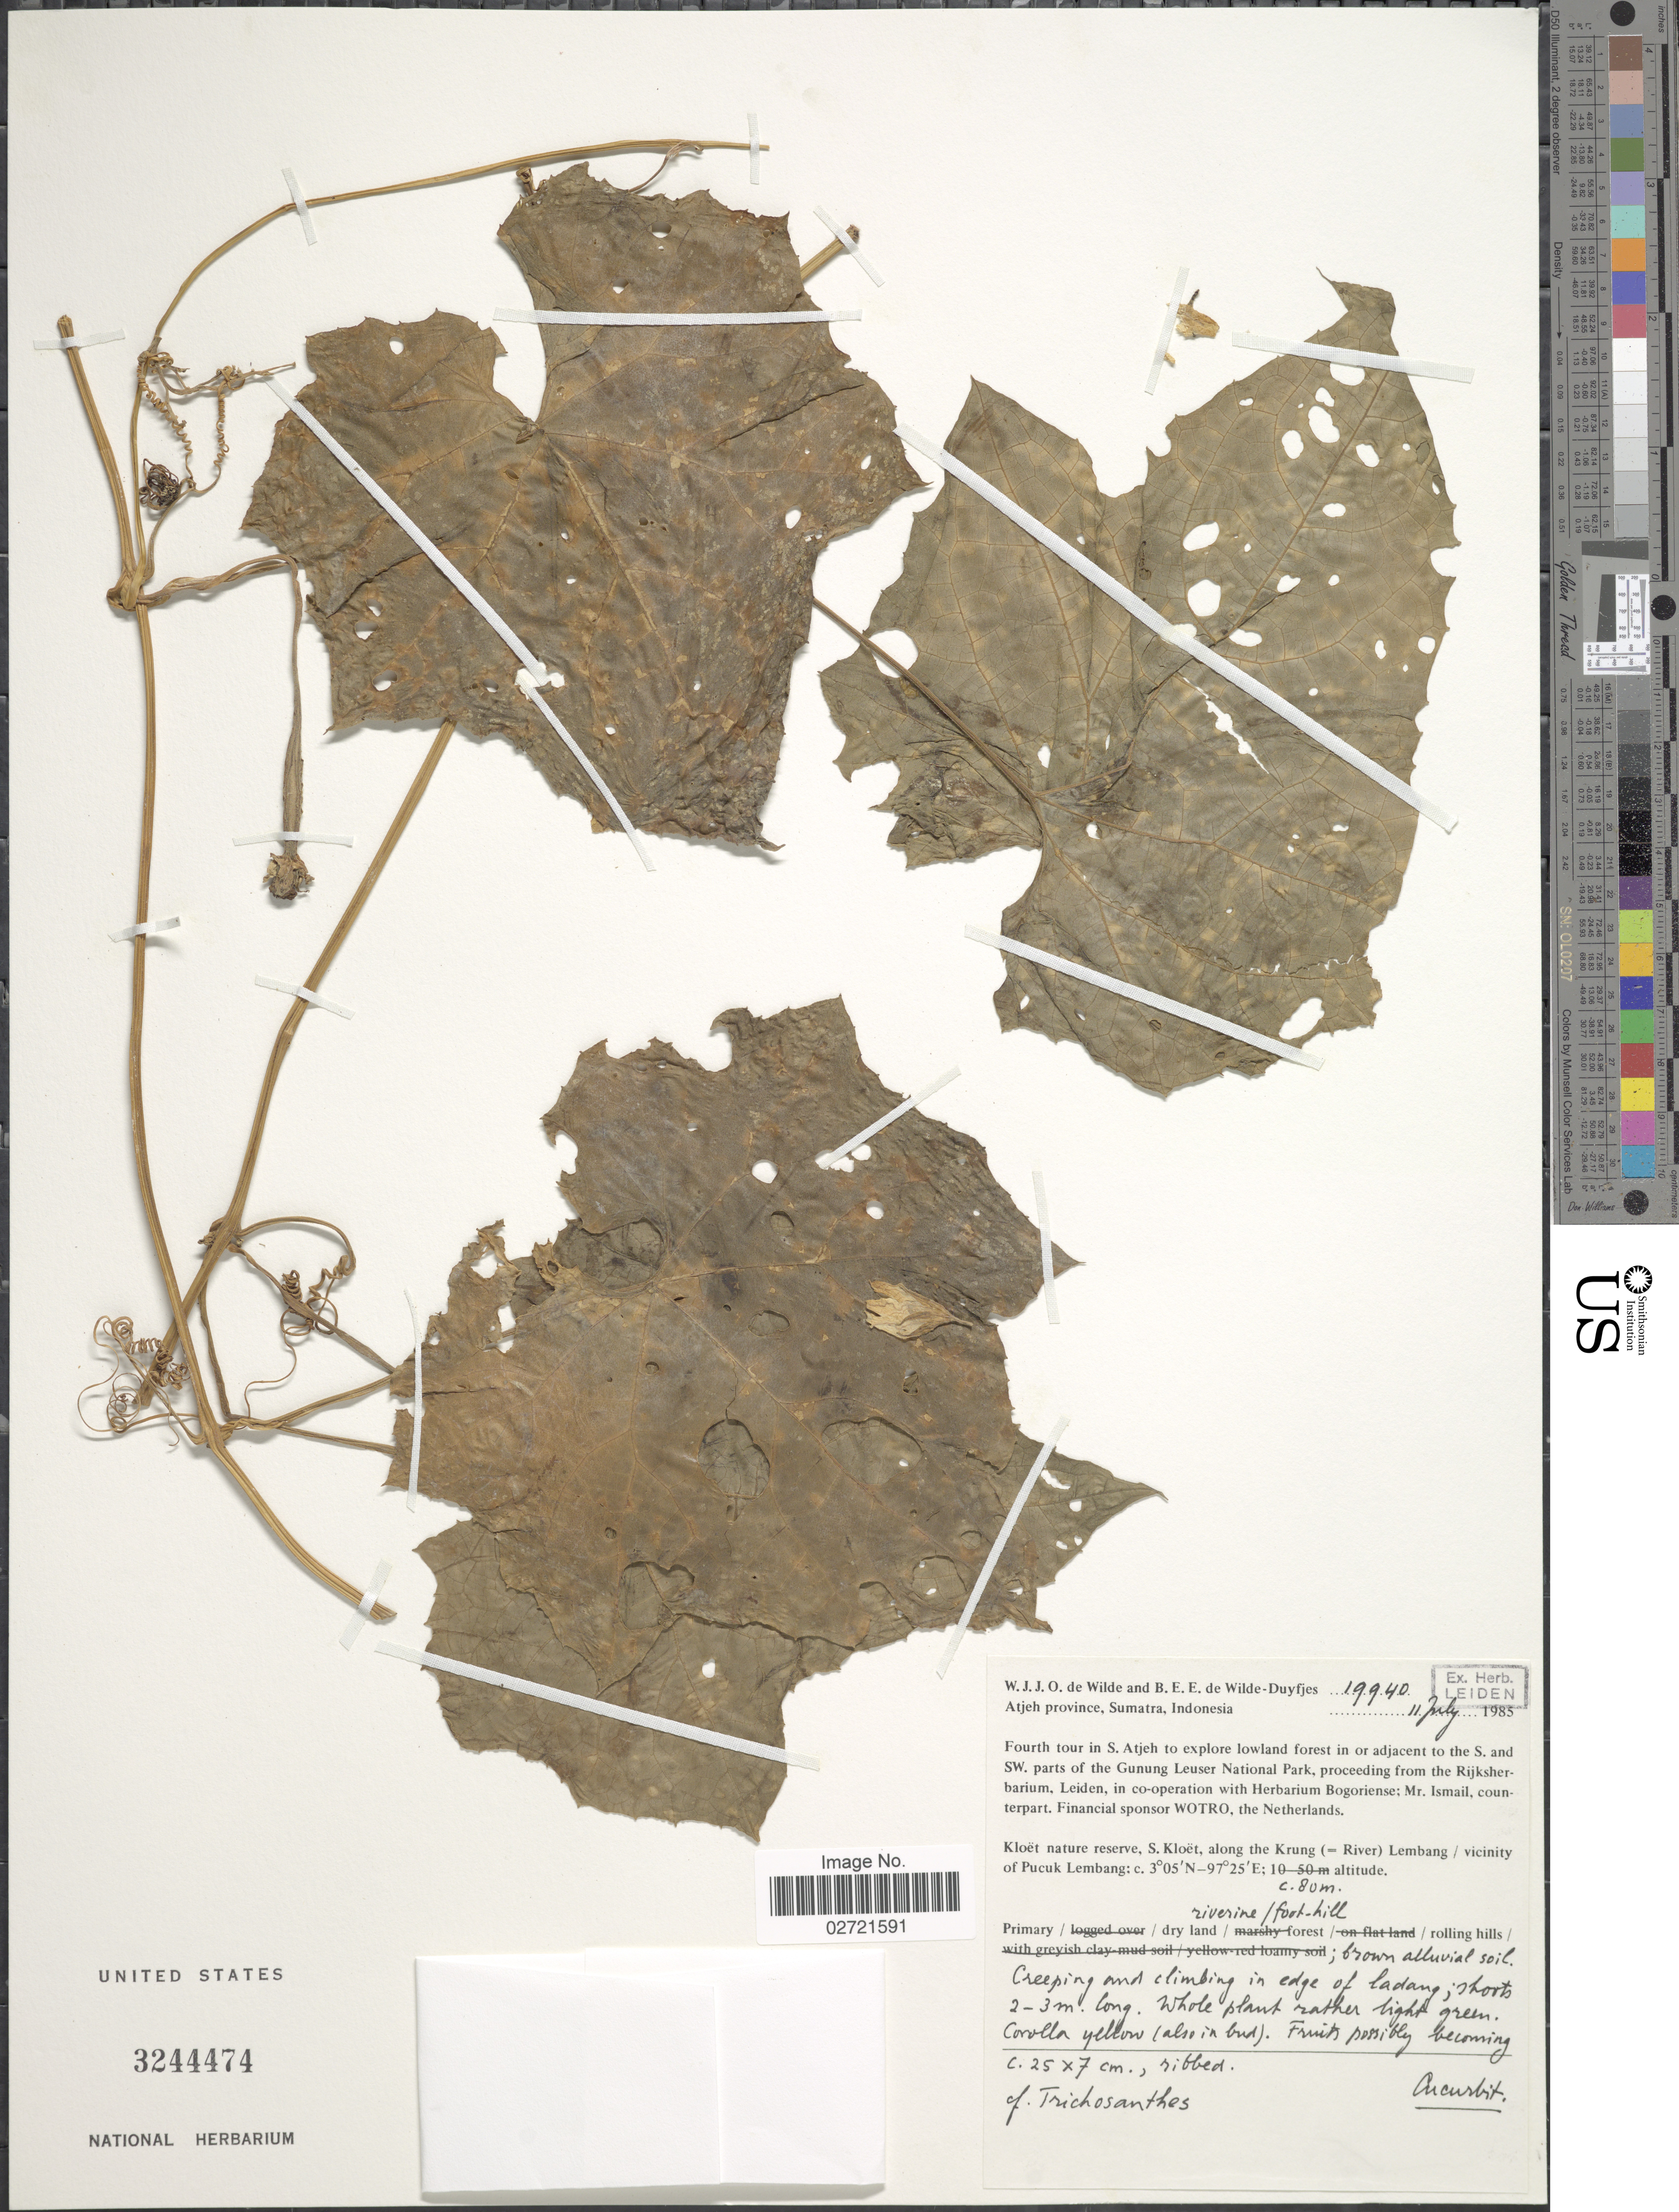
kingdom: Plantae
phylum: Tracheophyta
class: Magnoliopsida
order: Cucurbitales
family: Cucurbitaceae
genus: Trichosanthes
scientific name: Trichosanthes sp.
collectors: W. J. de Wilde & B. E. de Wilde-Duyfjes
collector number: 19940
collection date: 1985-07-11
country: Indonesia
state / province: Sumatra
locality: Atjeh Province, Sumatra, Indonesia, Kloet nature reserve, S. Kloet along the Krung (-River) Lembang/vicinity of Pucuk Lembang.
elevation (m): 80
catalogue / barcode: US 3244474